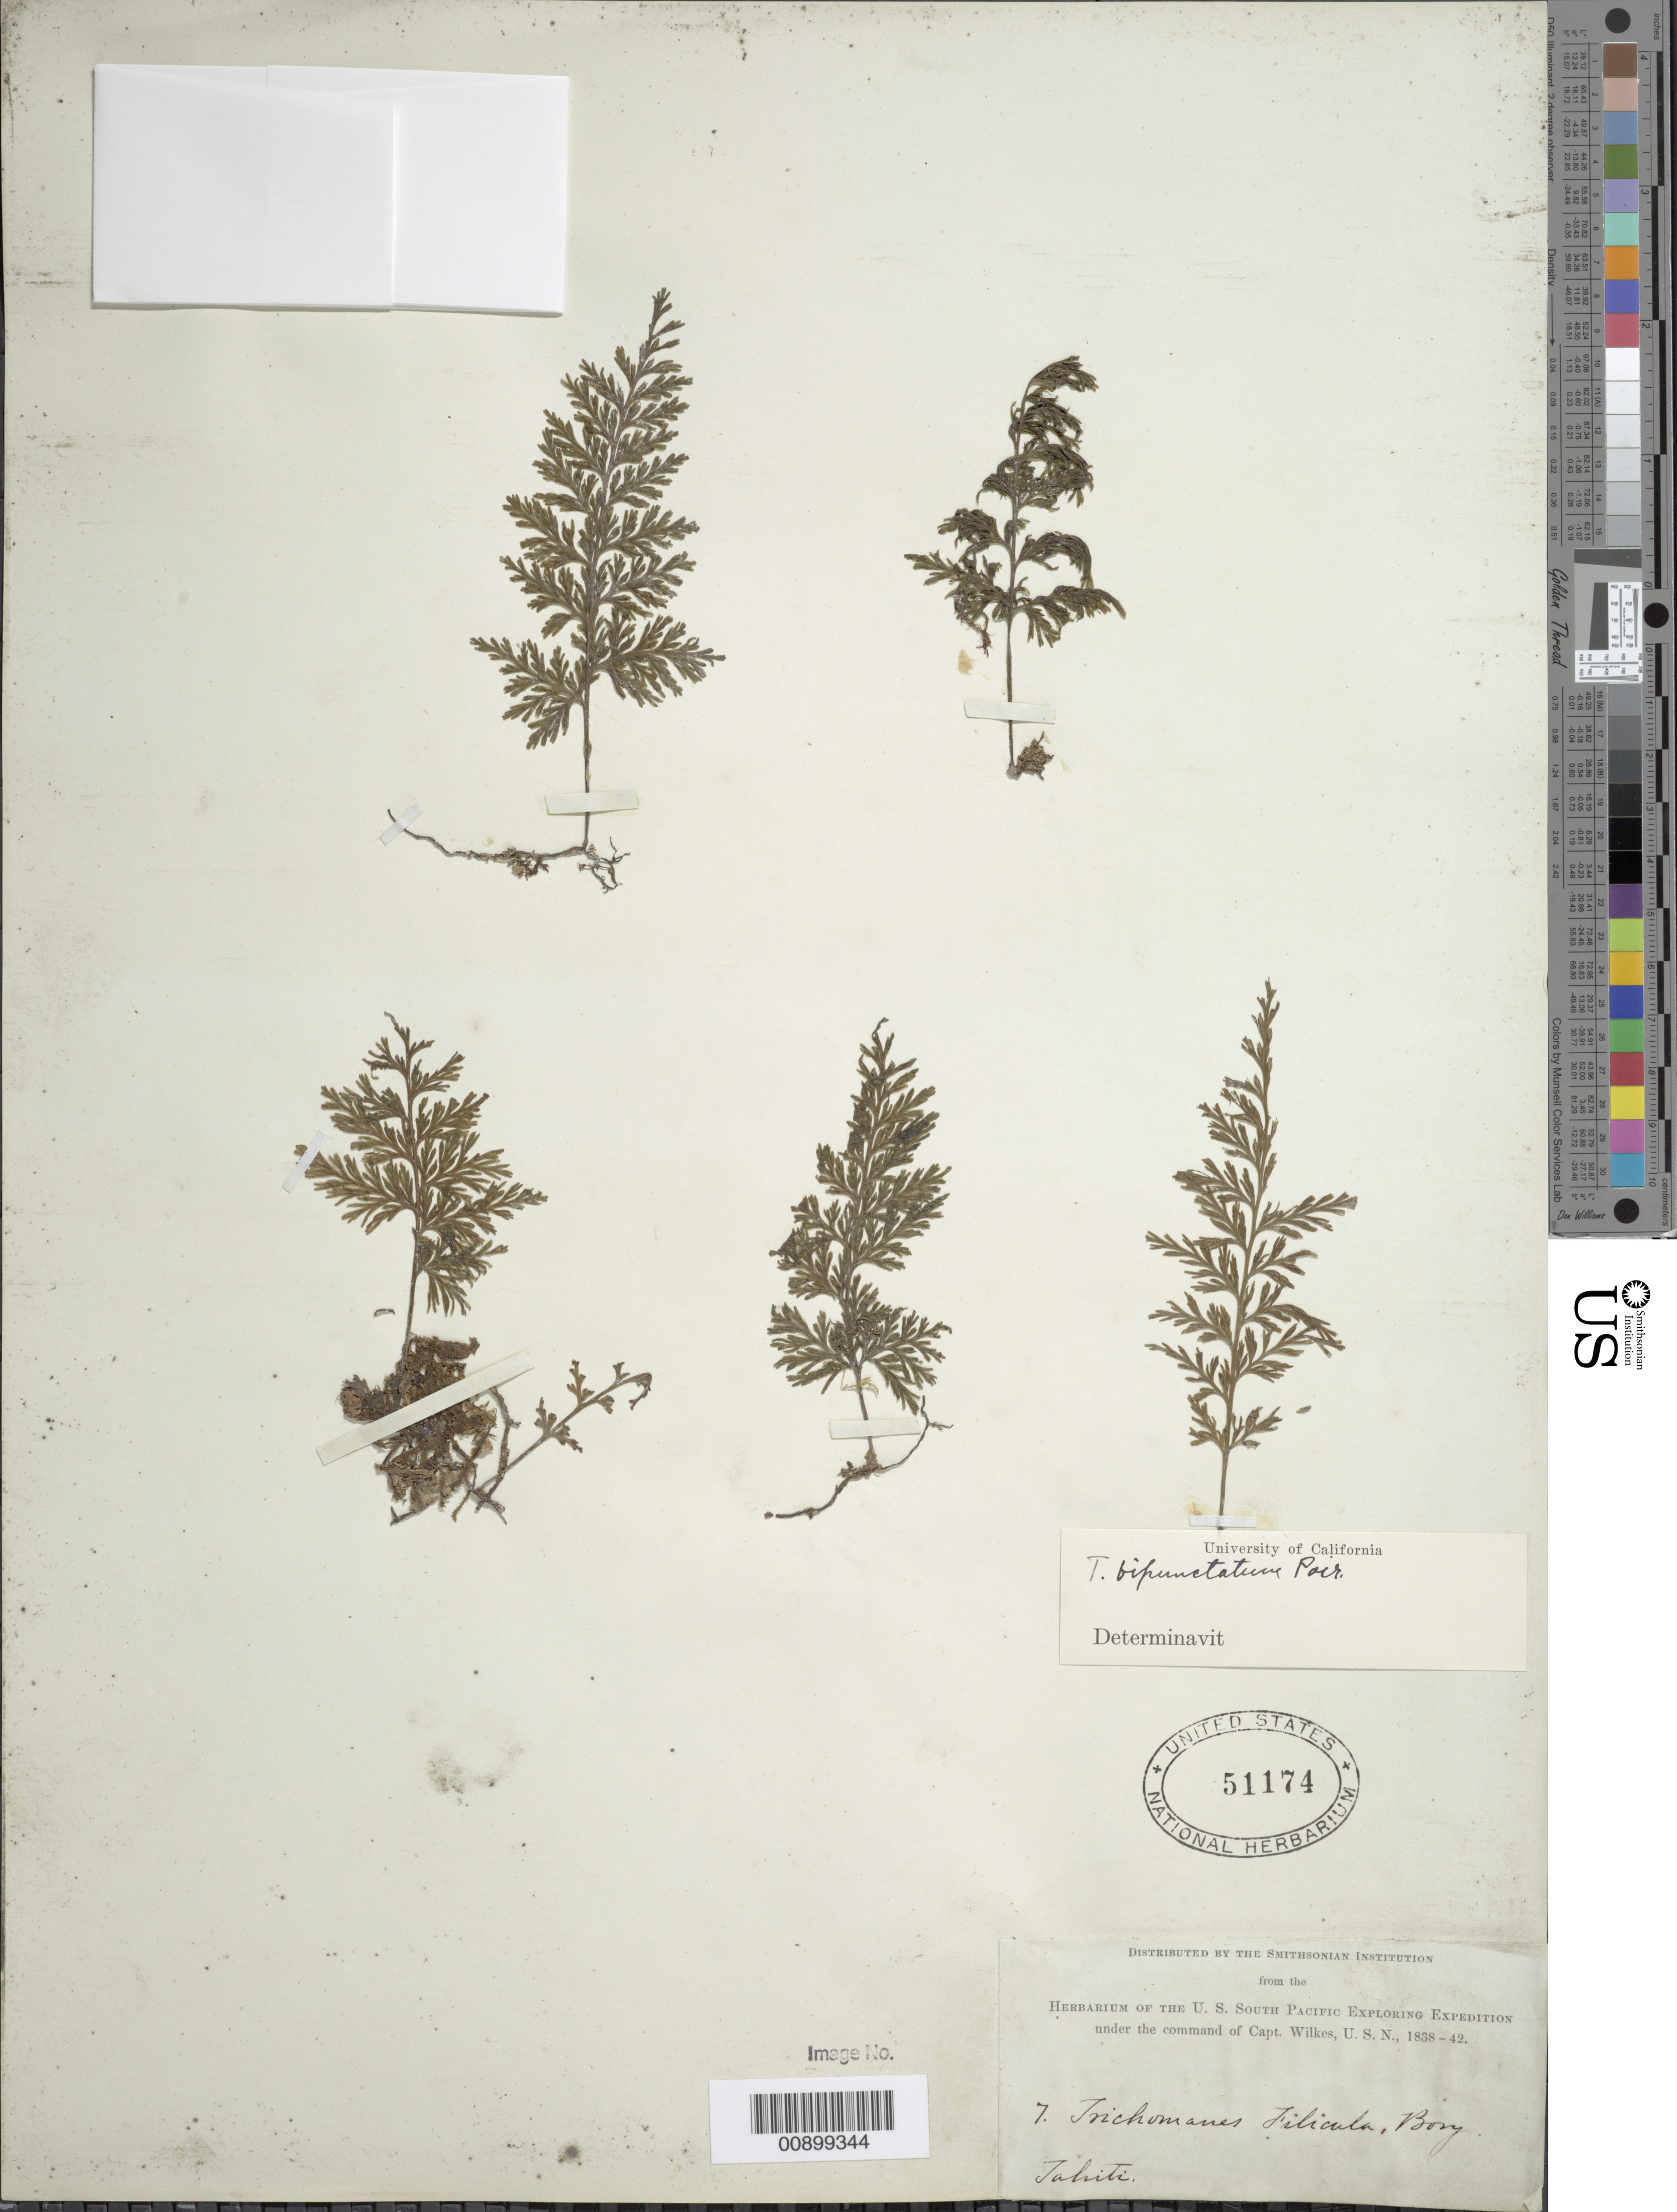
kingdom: Plantae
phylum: Tracheophyta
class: Polypodiopsida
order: Hymenophyllales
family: Hymenophyllaceae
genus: Crepidomanes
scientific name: Crepidomanes bipunctatum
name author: (Poir.) Copel.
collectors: Wilkes Explor. Exped.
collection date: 1838/1842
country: French Polynesia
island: Tahiti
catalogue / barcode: US 51174